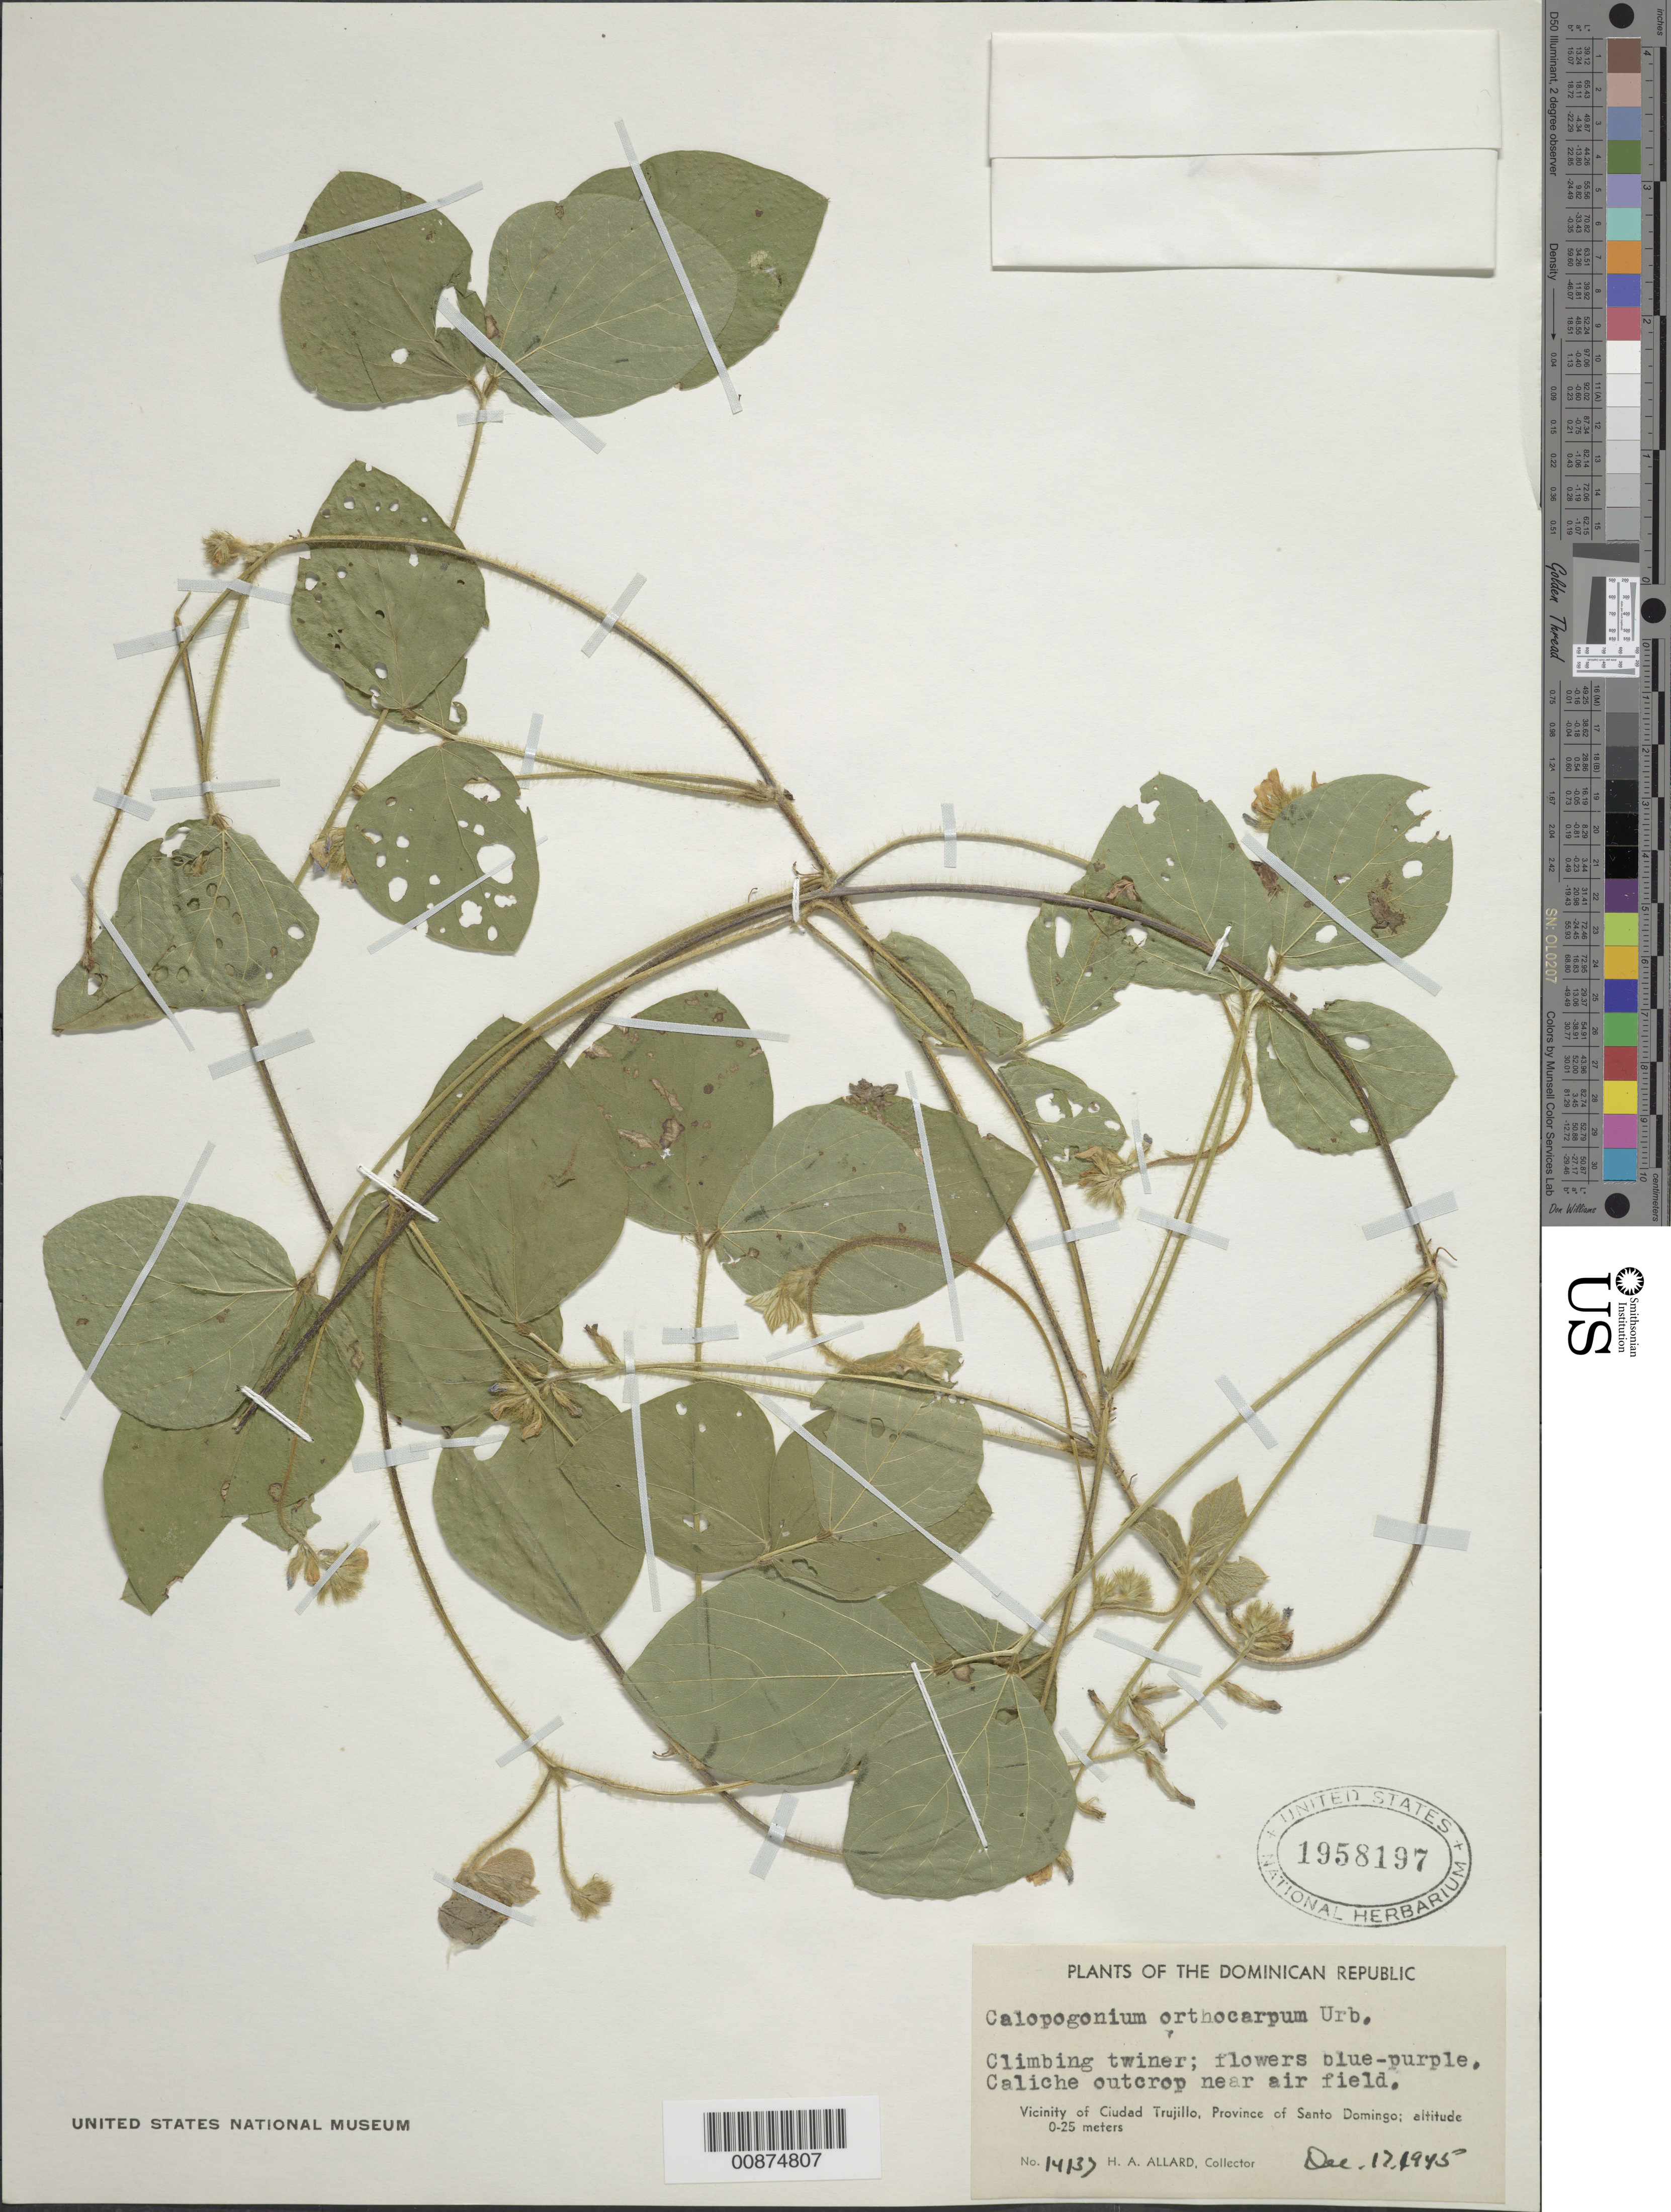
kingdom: Plantae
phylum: Tracheophyta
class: Magnoliopsida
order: Fabales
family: Fabaceae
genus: Calopogonium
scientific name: Calopogonium mucunoides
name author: Desv.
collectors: H. A. Allard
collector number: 14137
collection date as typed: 17 Dec 1945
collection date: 1945-12-17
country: Dominican Republic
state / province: Distrito Nacional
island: Hispaniola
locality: Vicinity of Ciudad Trujillo, Province of Santo Domingo (obsolete). Near air field.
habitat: Climbing twiner; caliche outcrop.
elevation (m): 0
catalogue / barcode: US 1958197